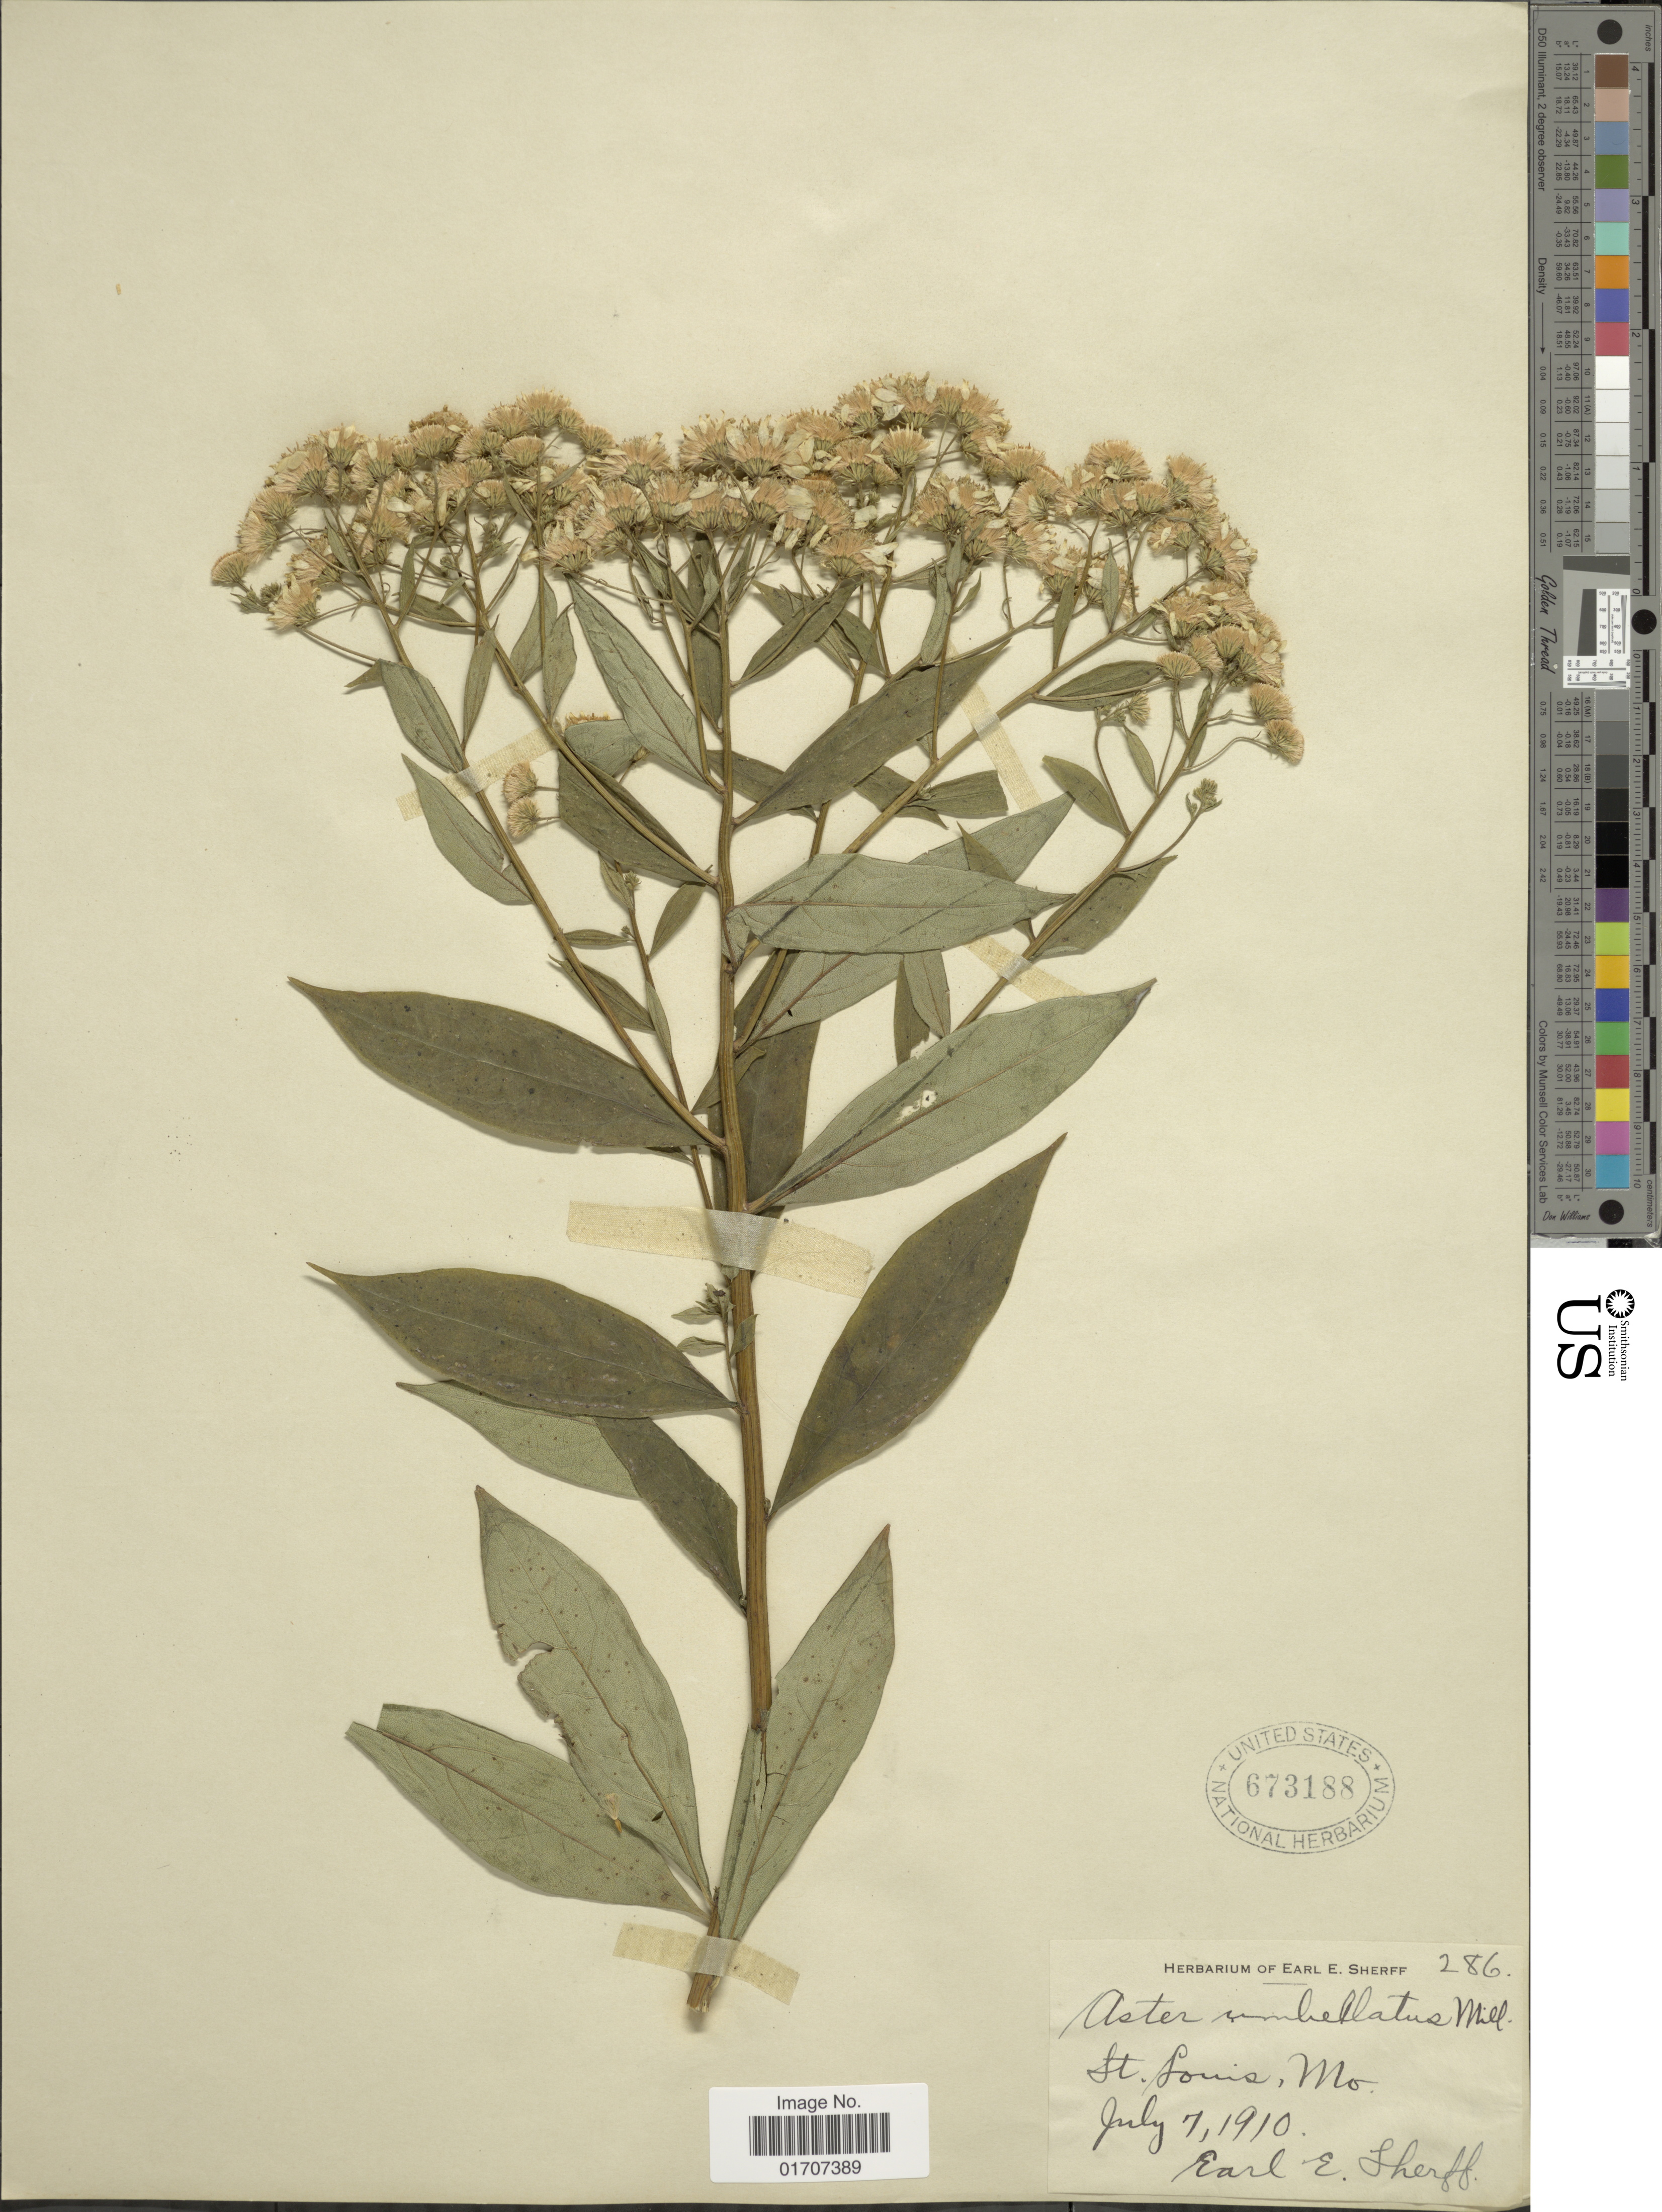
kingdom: Plantae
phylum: Tracheophyta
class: Magnoliopsida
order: Asterales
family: Asteraceae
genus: Doellingeria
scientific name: Doellingeria umbellata var. umbellata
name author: Nees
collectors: E. E. Sherff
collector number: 286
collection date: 1910-07-07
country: United States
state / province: Missouri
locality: St. Louis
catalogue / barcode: US 673188